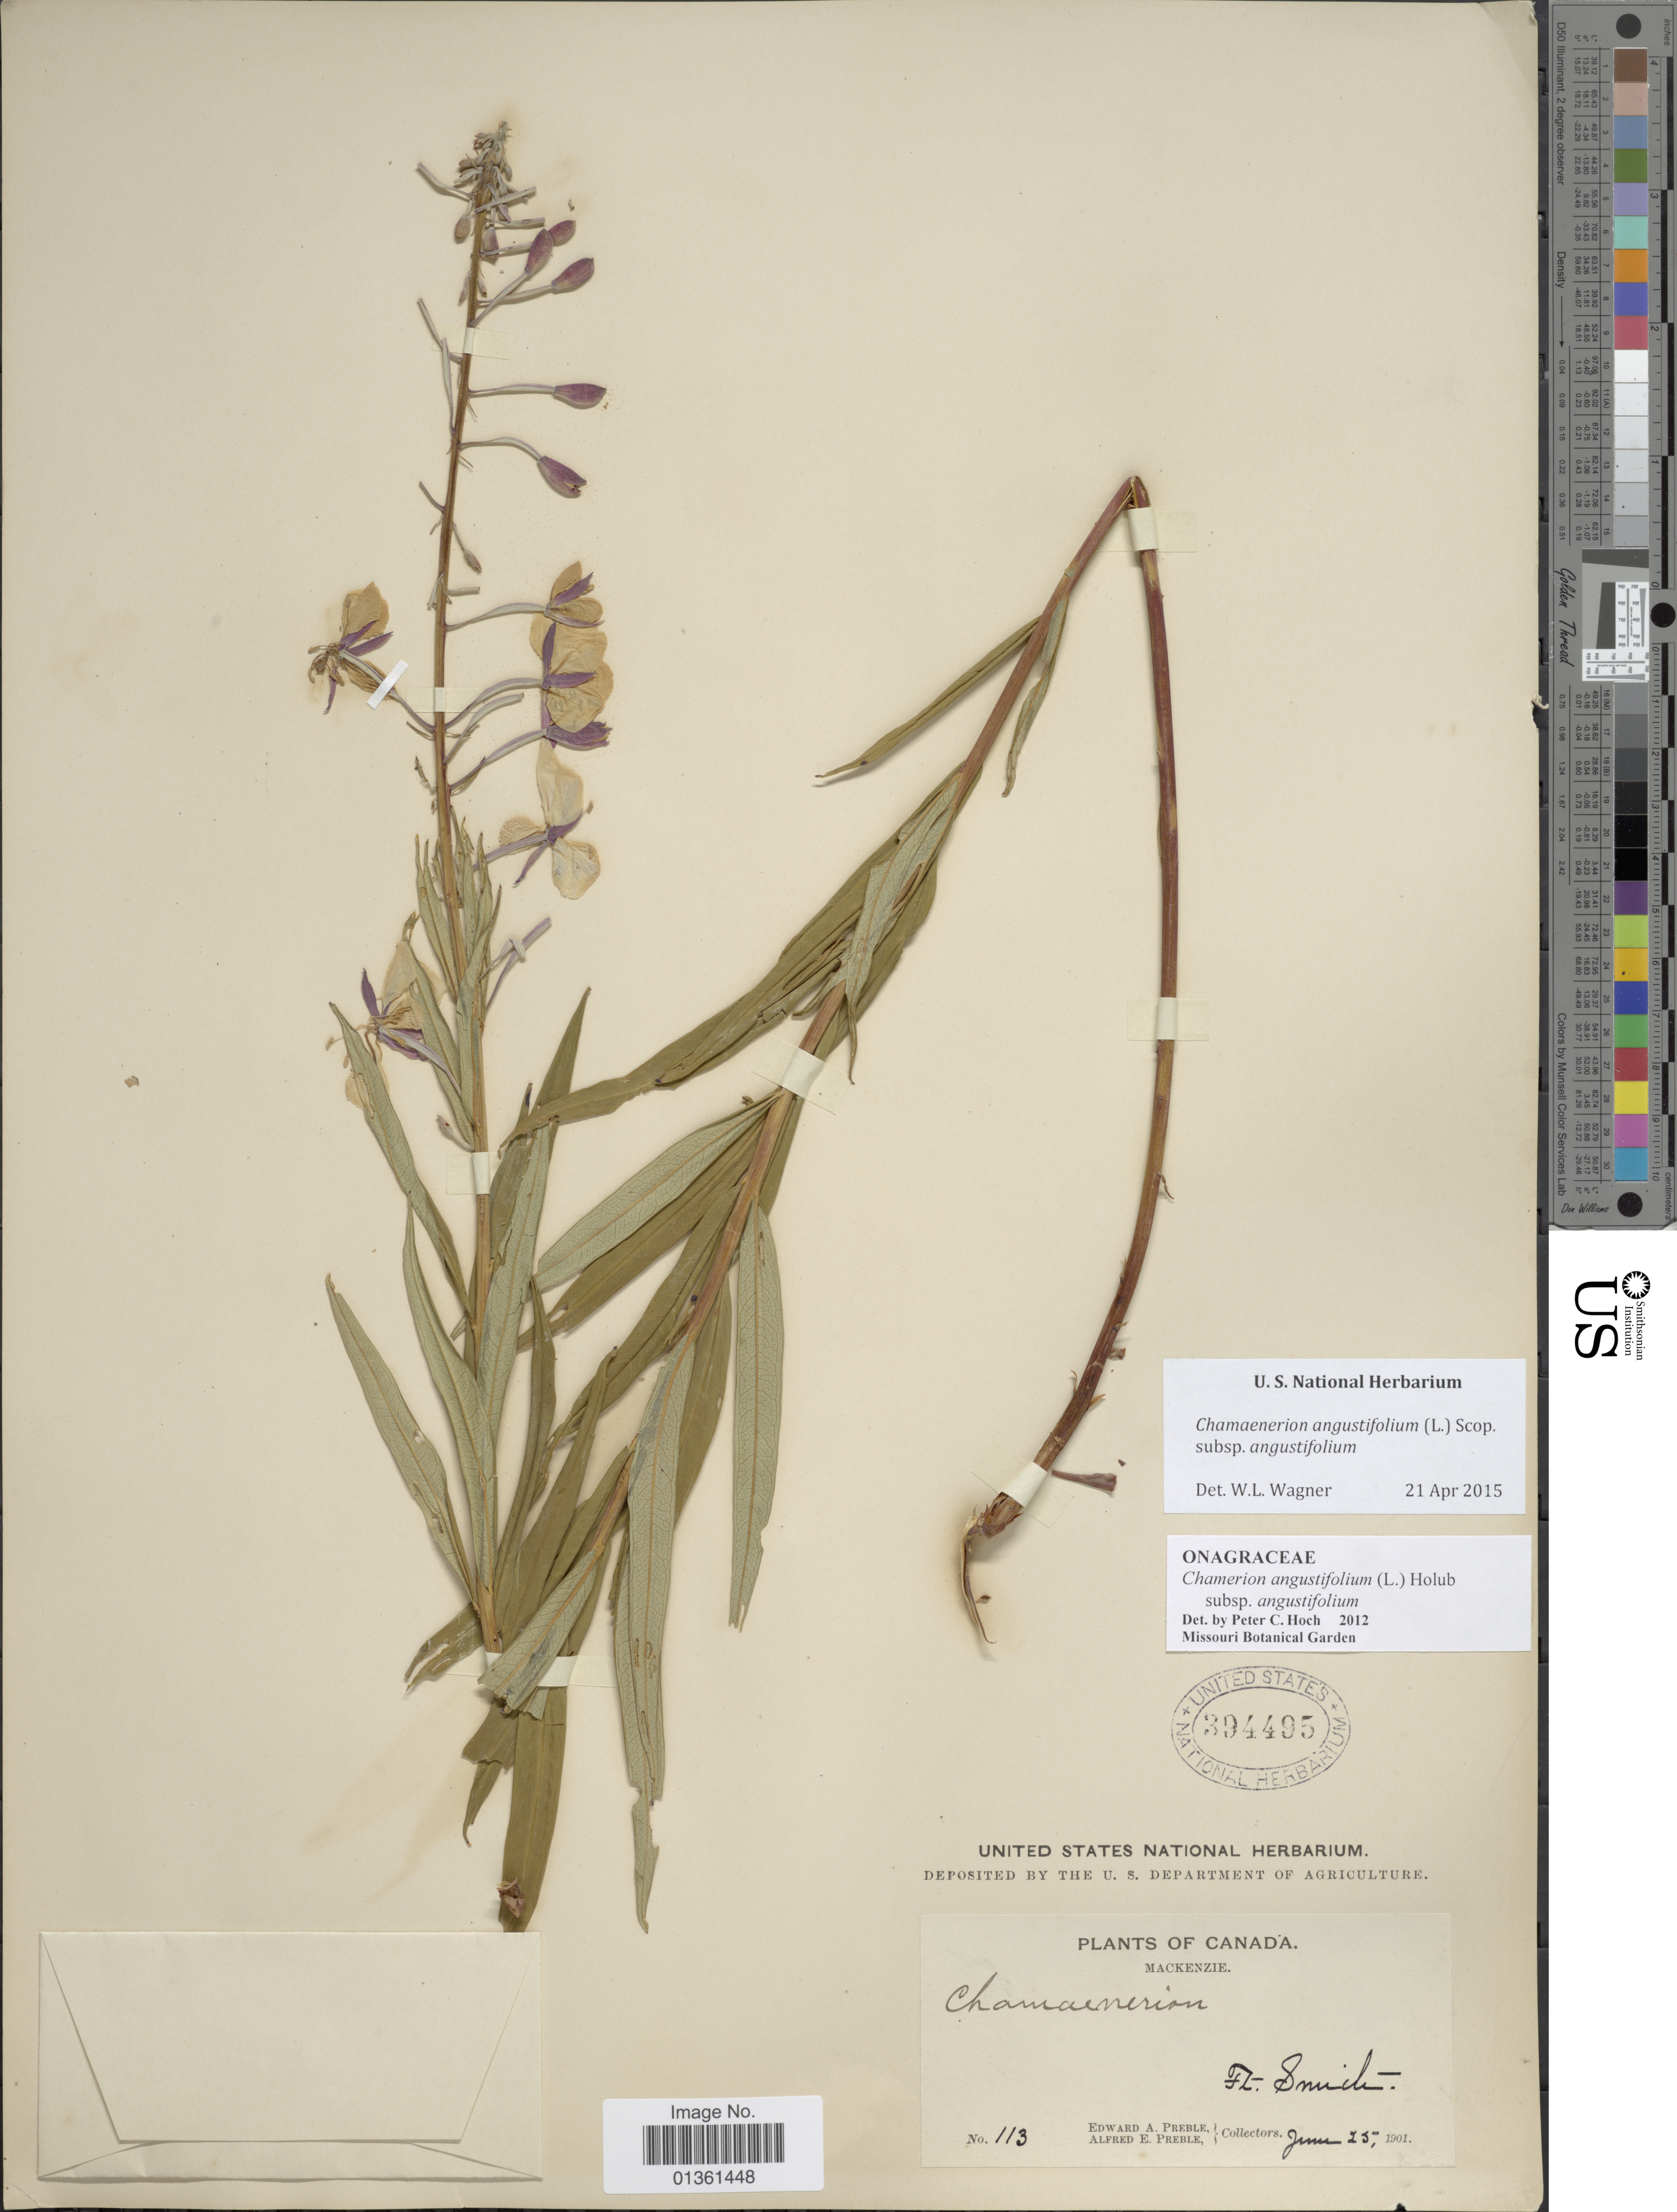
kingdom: Plantae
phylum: Tracheophyta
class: Magnoliopsida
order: Myrtales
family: Onagraceae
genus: Chamaenerion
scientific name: Chamaenerion angustifolium subsp. angustifolium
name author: (L.) Scop.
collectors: E. Preble & A. Preble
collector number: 113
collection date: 1901-06-15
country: Canada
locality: Mackenzie. Ft. Smicht.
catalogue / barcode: US 394495